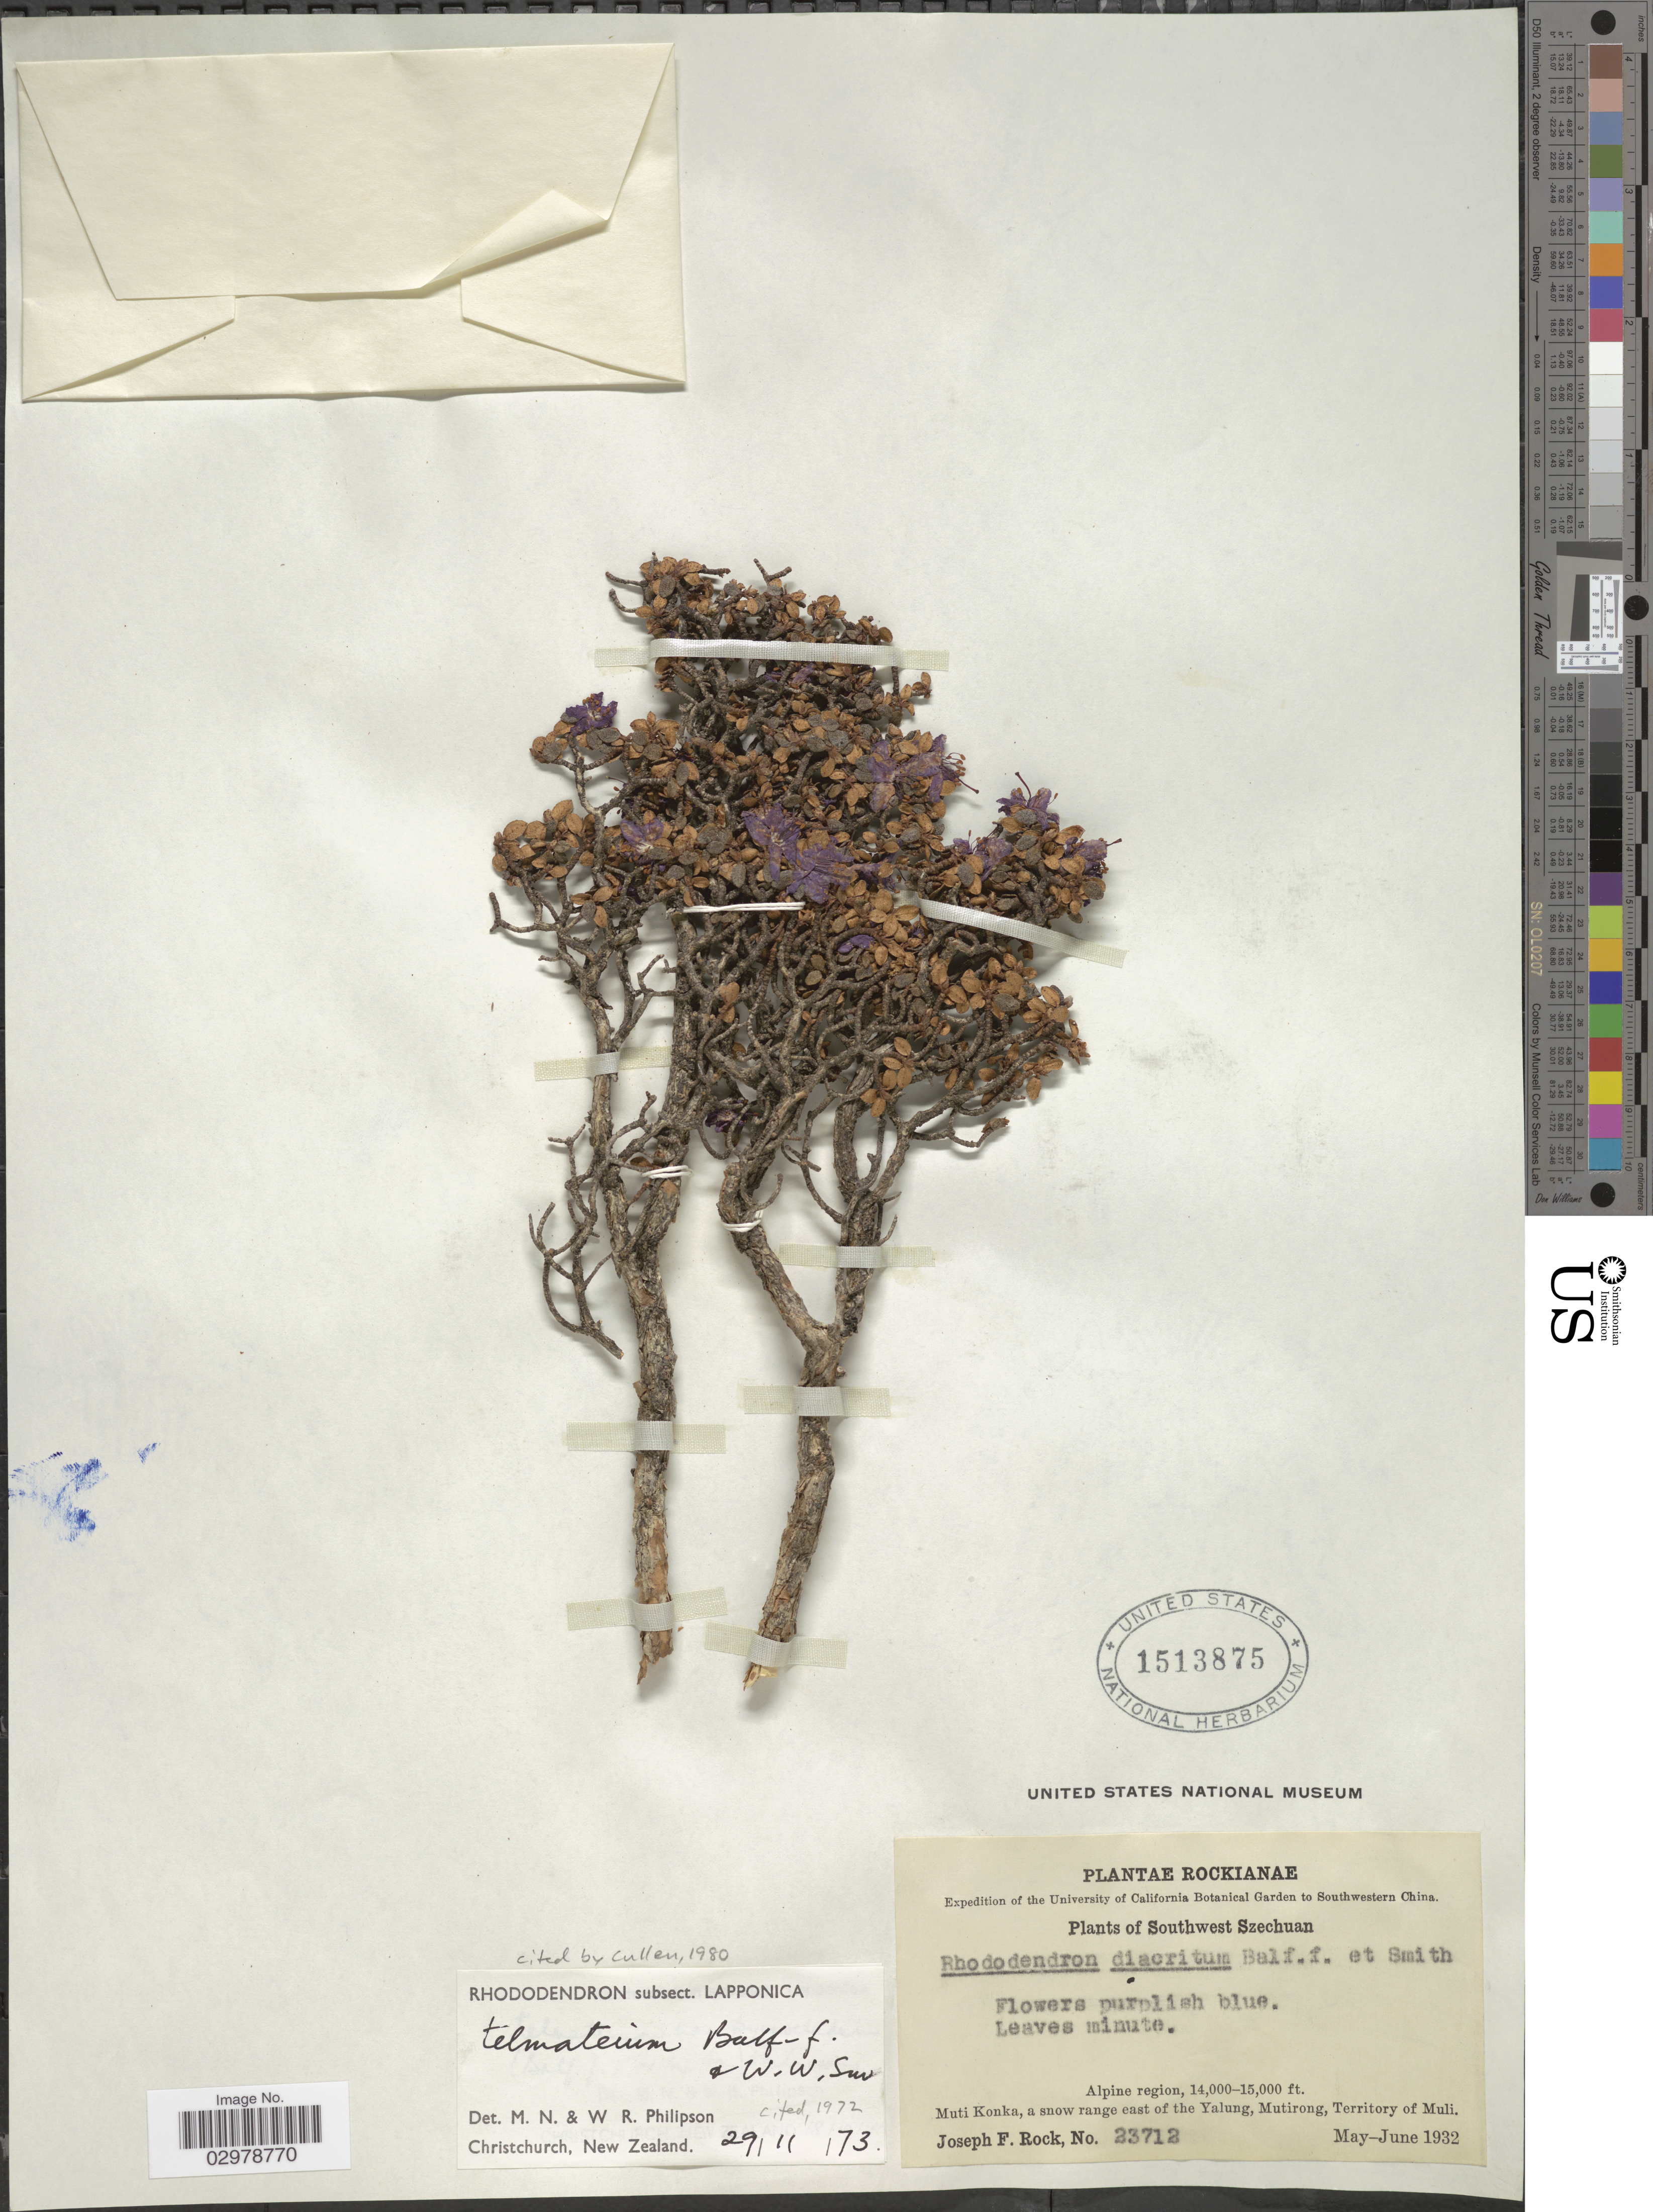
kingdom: Plantae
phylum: Tracheophyta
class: Magnoliopsida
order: Ericales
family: Ericaceae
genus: Rhododendron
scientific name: Rhododendron telmateium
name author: Balf. f. & W.W. Sm.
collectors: J. F. Rock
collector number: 23712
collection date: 1932-05/1932-06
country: China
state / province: Sichuan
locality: Southwestern China. Southwest Szechuan. Muti Konka, a snow range east of the Yalung, Mutirong, Territory of Muli.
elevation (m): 4267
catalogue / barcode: US 1513875